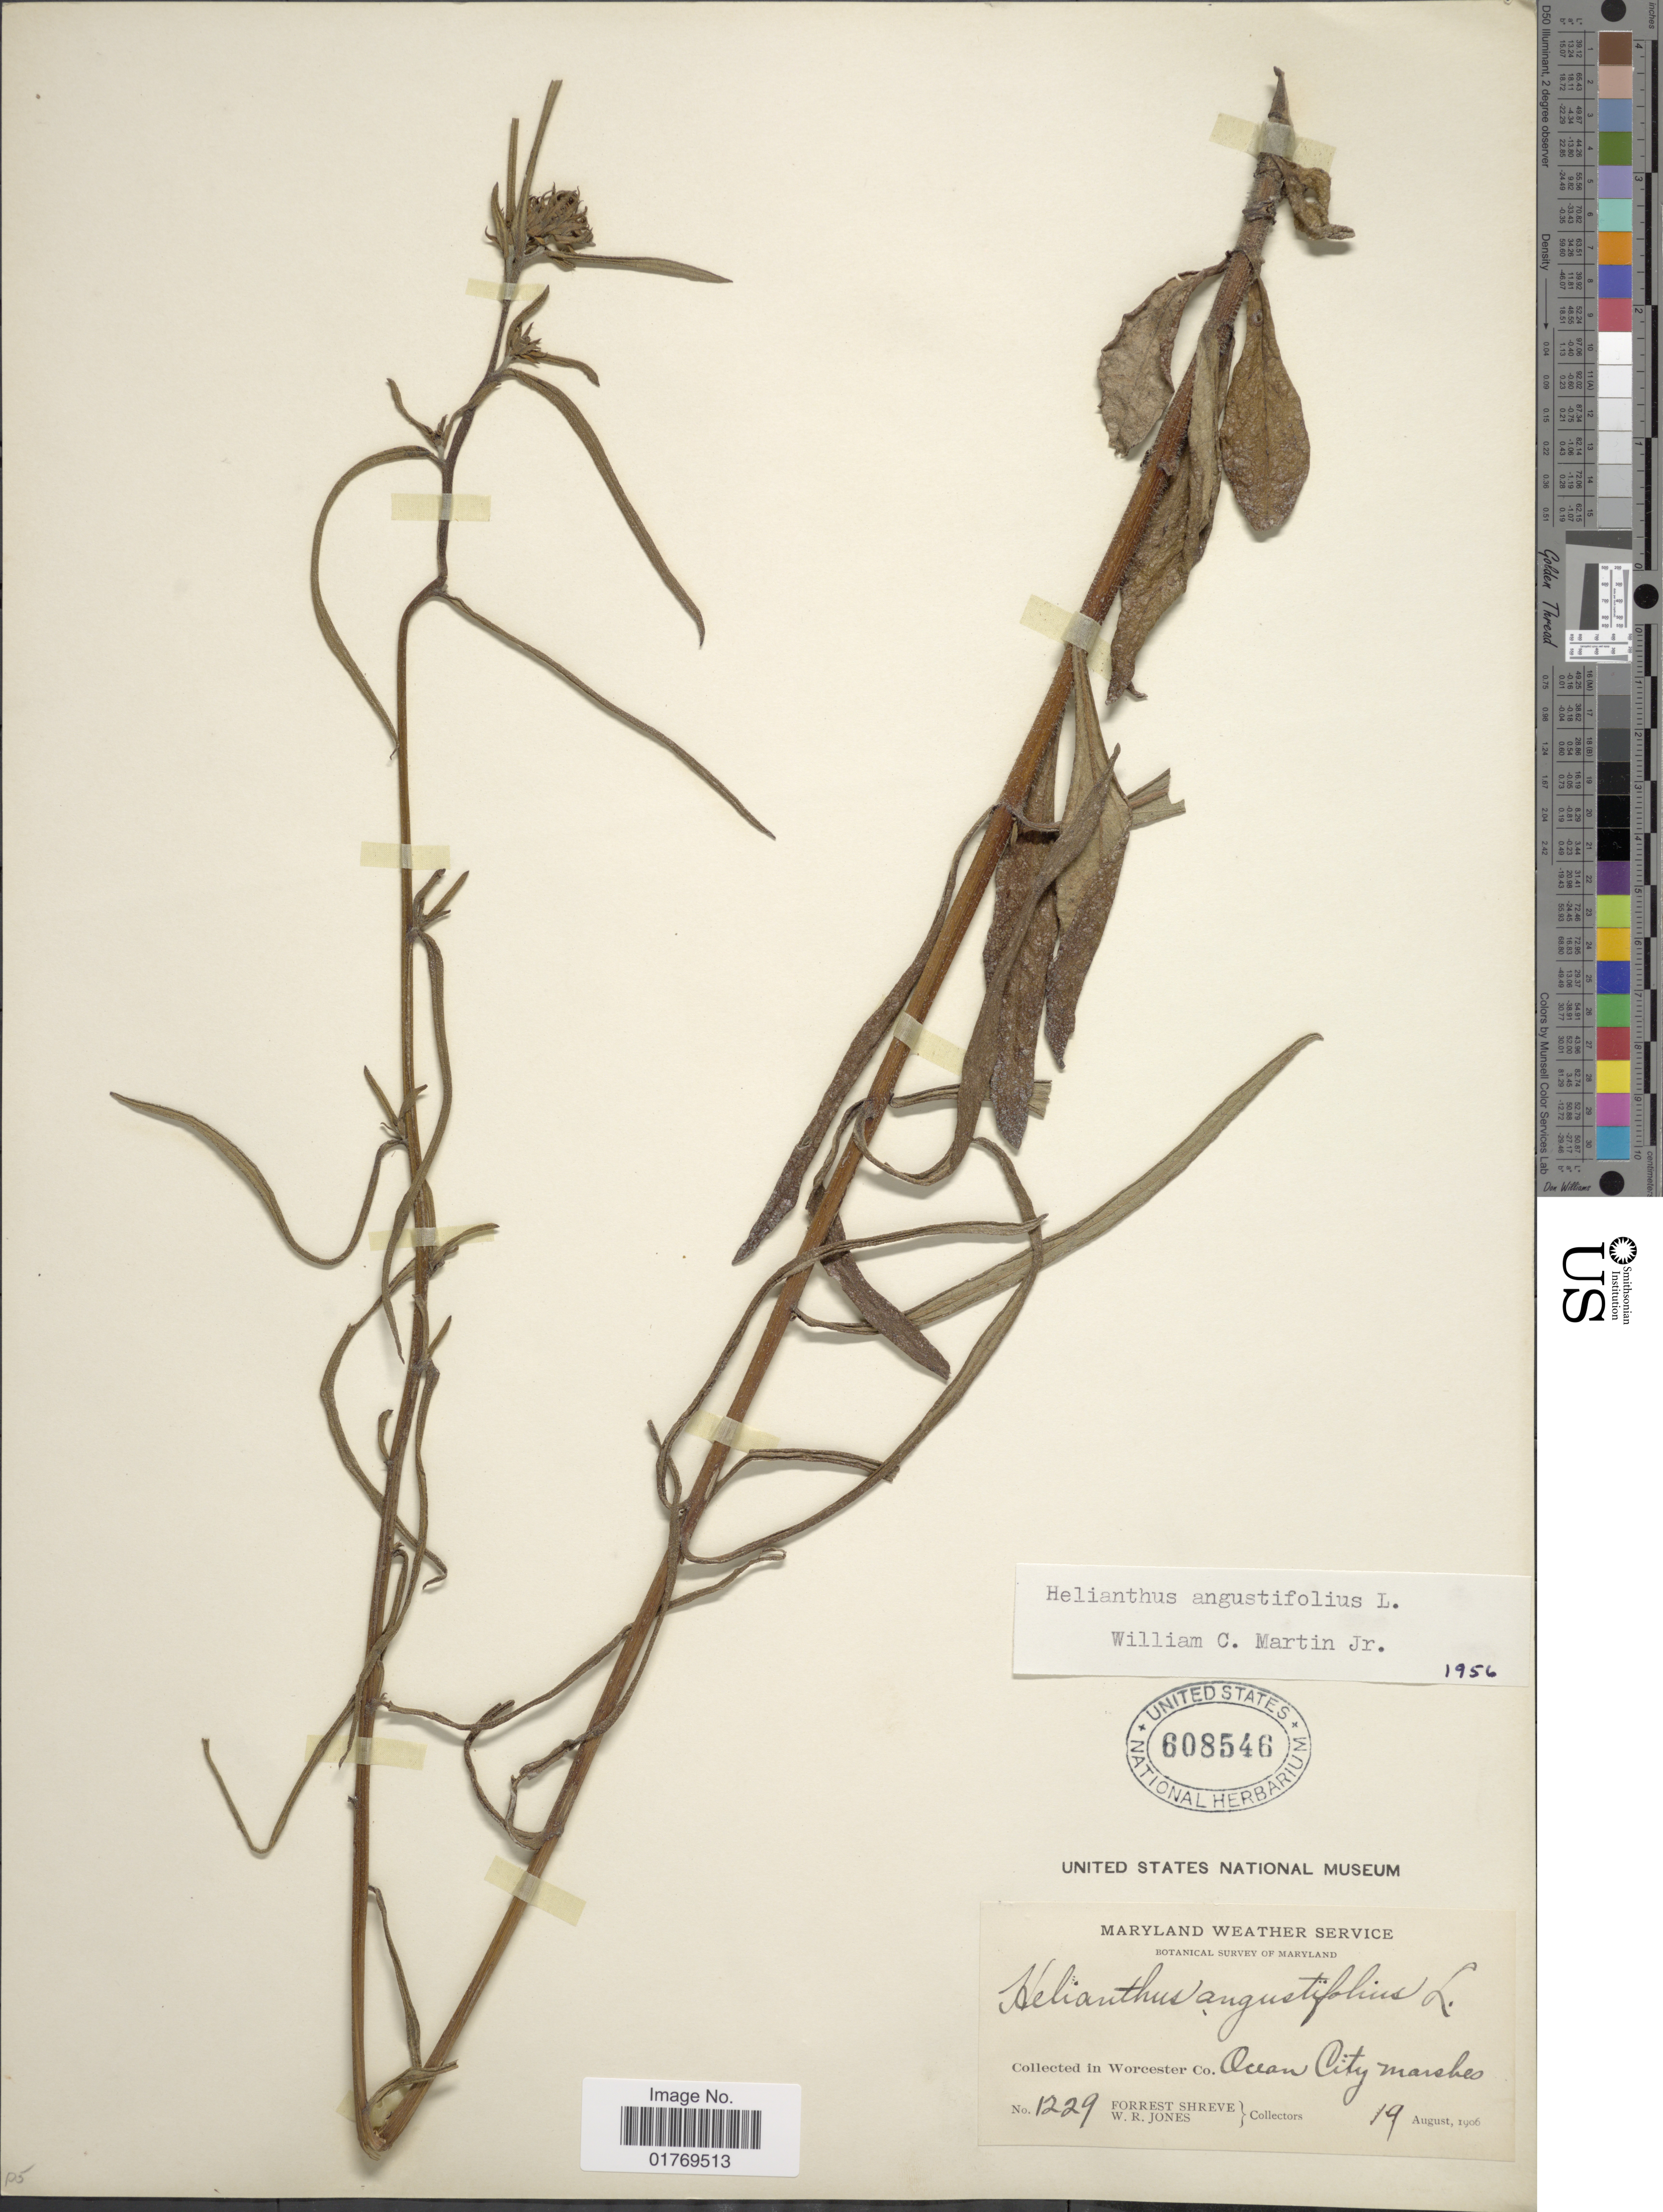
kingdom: Plantae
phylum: Tracheophyta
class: Magnoliopsida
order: Asterales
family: Asteraceae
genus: Helianthus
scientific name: Helianthus angustifolius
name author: L.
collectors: F. Shreve & W. R. Jones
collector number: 1229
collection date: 1906-08-19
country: United States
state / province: Maryland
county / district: Worcester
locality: Maryland Weather Service. Collected in Worcester Co. Ocean City marshes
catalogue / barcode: US 608546